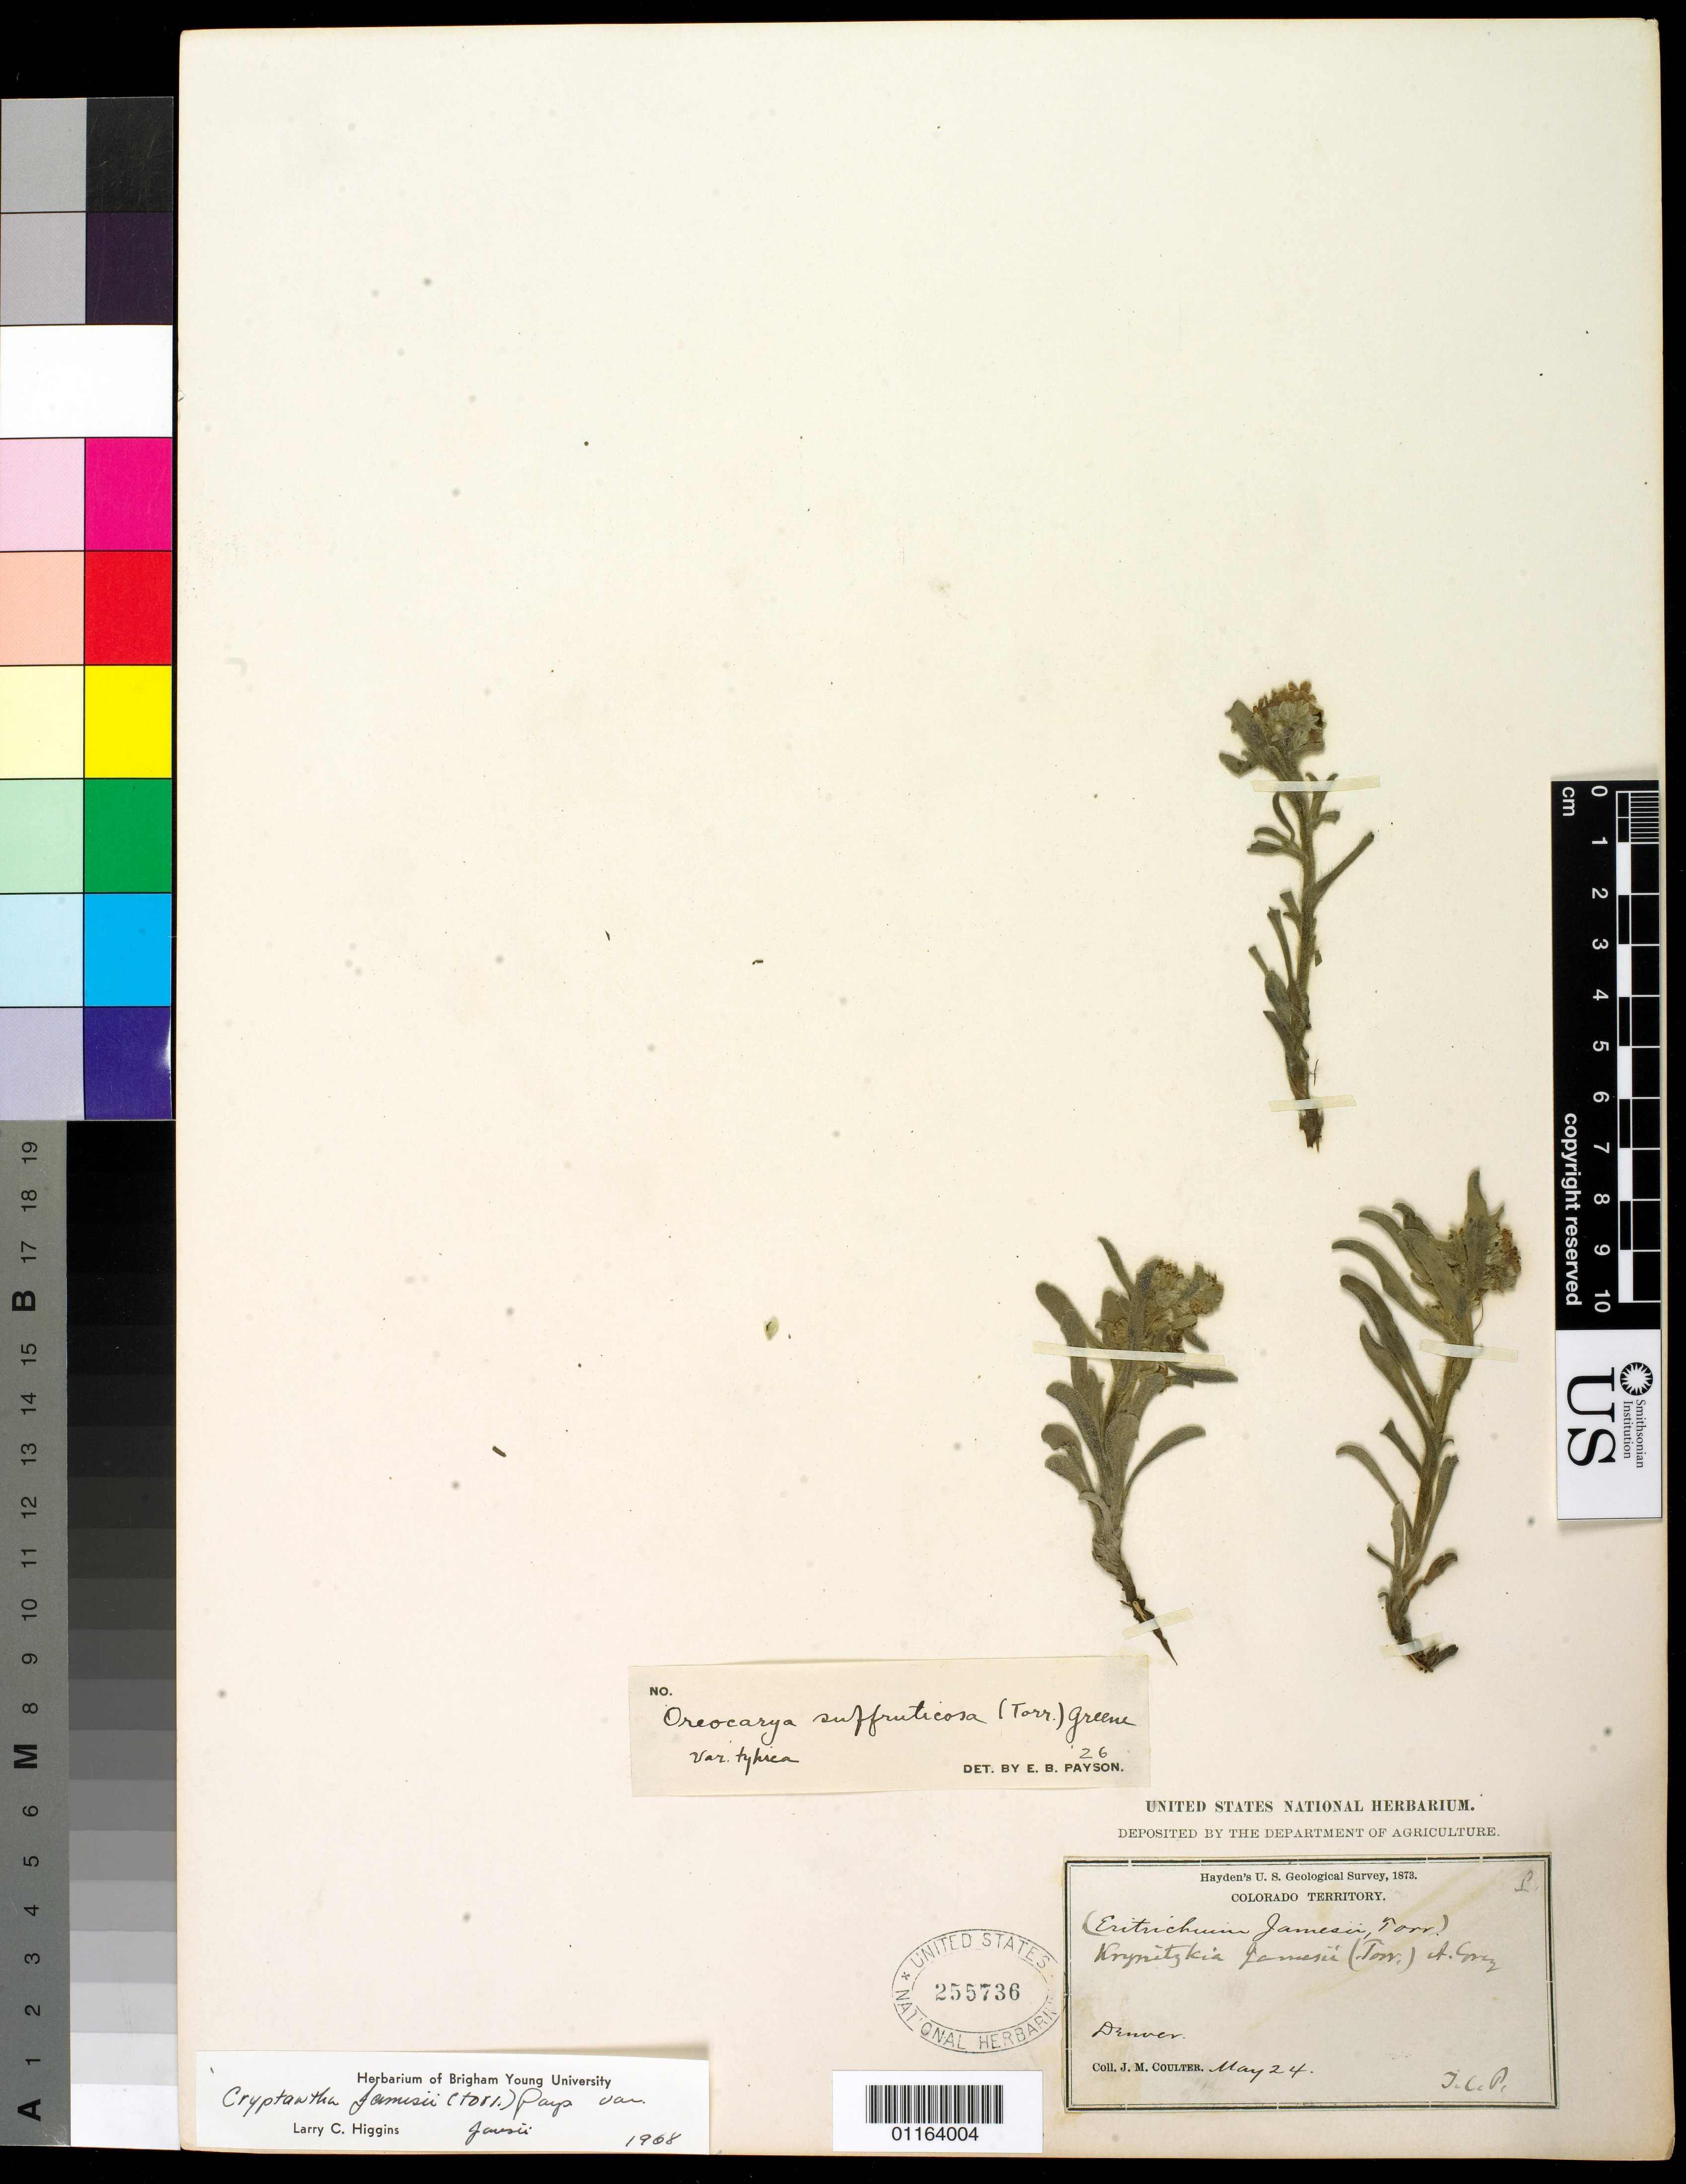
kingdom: Plantae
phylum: Tracheophyta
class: Magnoliopsida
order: Boraginales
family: Boraginaceae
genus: Cryptantha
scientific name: Cryptantha jamesii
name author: (Torr.) Payson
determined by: Higgins, Larry C.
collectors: J. M. Coulter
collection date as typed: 24 May 1873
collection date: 1873-05-24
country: United States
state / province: Colorado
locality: Denver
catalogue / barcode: US 255736